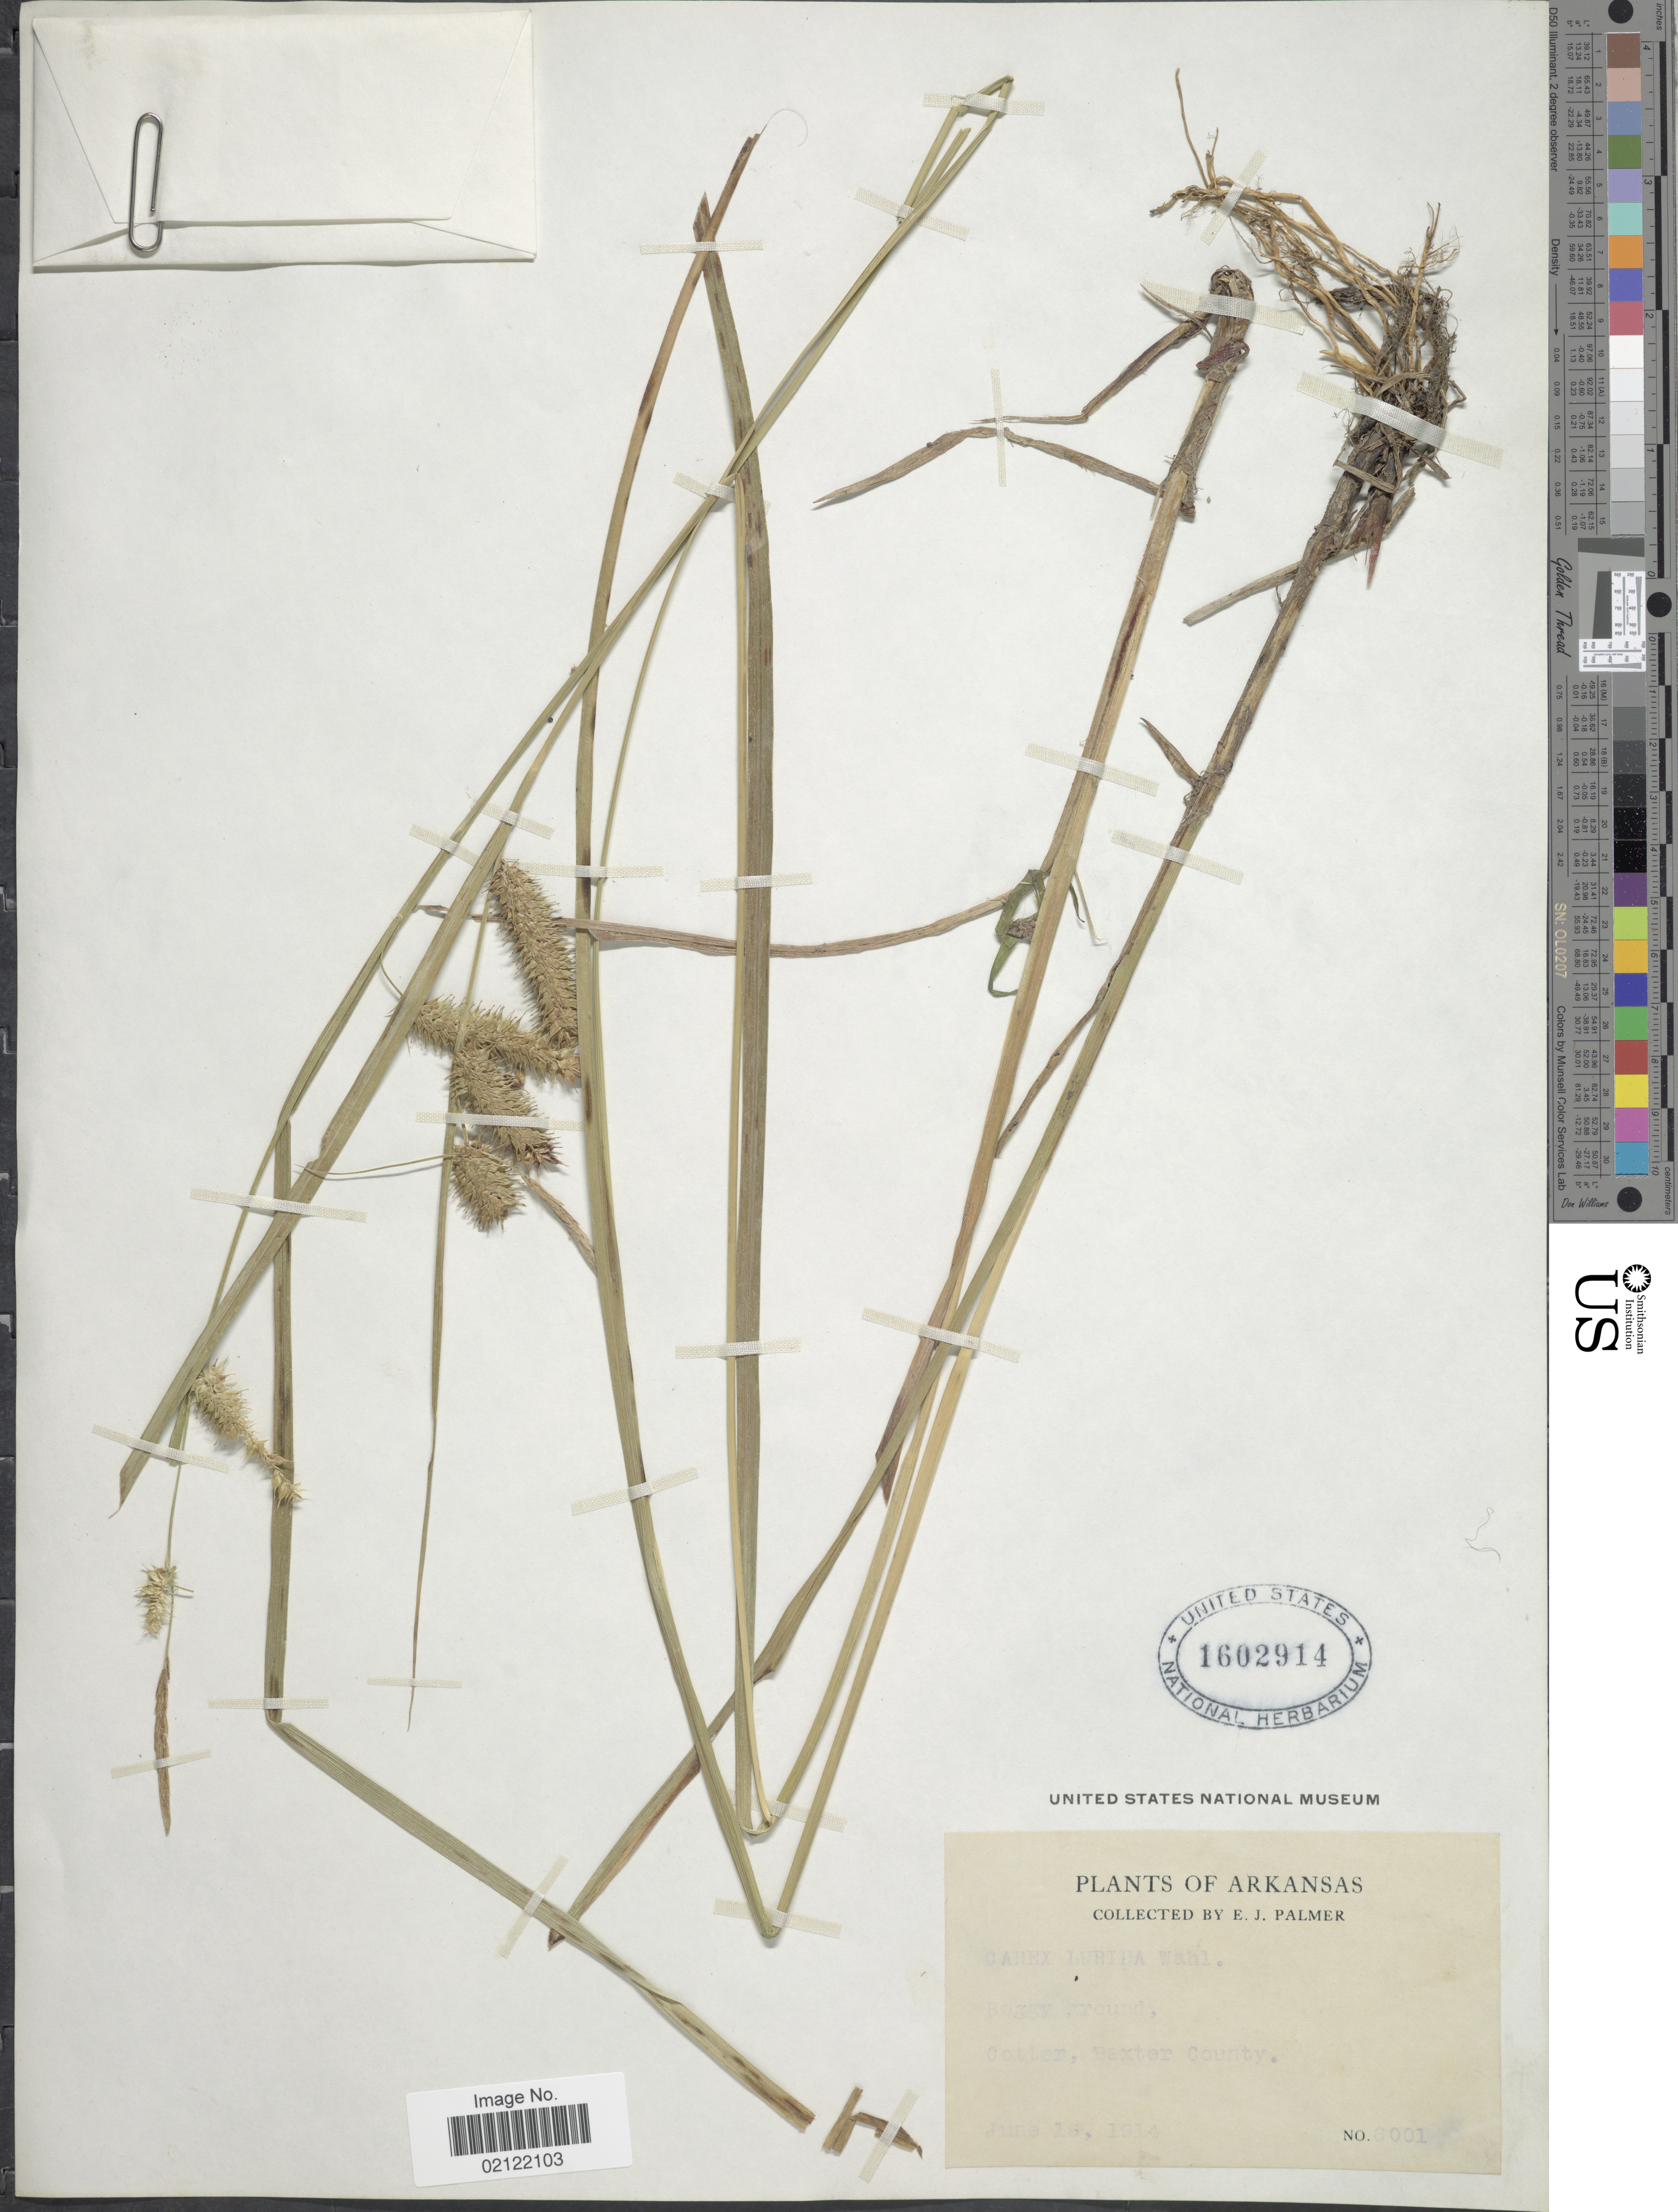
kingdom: Plantae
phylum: Tracheophyta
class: Liliopsida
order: Poales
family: Cyperaceae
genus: Carex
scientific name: Carex lurida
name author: Wahlenb.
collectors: E. J. Palmer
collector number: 6001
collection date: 1914-06-16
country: United States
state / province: Arkansas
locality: Boggy ground, Cotter, Baxter County.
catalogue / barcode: US 1602914